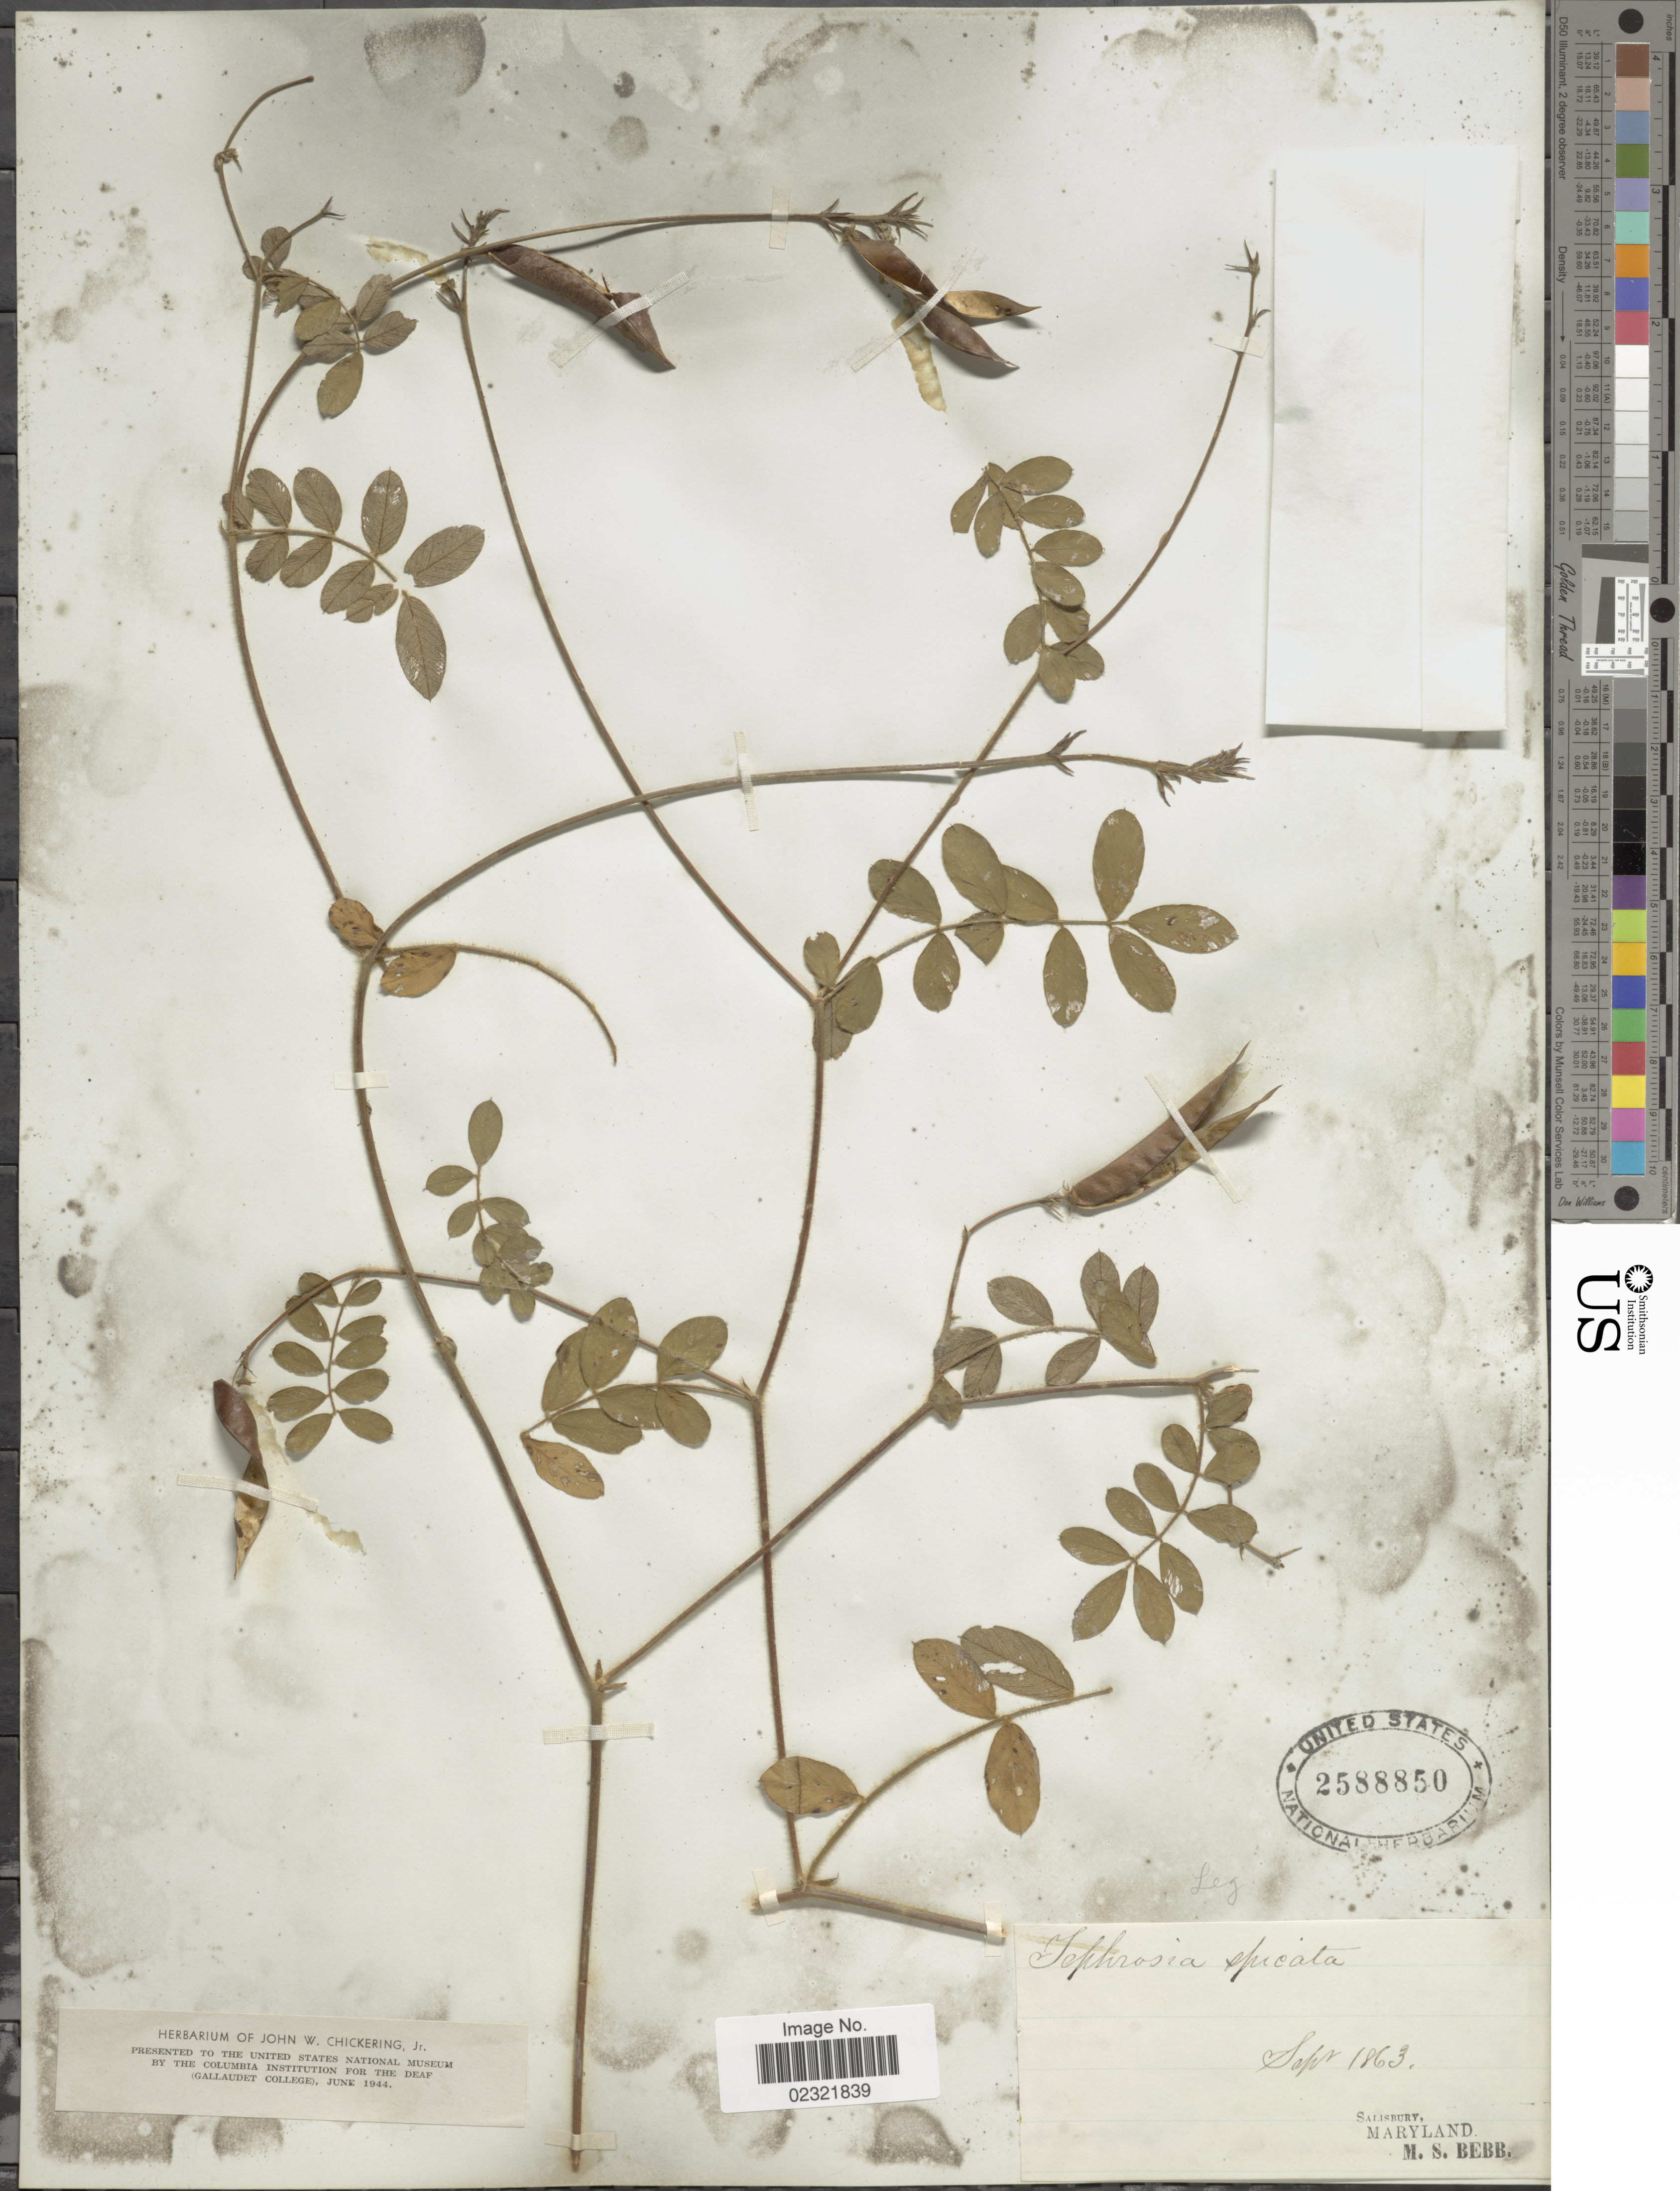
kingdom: Plantae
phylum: Tracheophyta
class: Magnoliopsida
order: Fabales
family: Fabaceae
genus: Tephrosia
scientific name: Tephrosia spicata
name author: (Walter) Torr. & A. Gray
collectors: M. Bebb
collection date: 1863-09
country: United States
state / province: Maryland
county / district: Wicomico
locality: Salisbury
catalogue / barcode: US 2588850